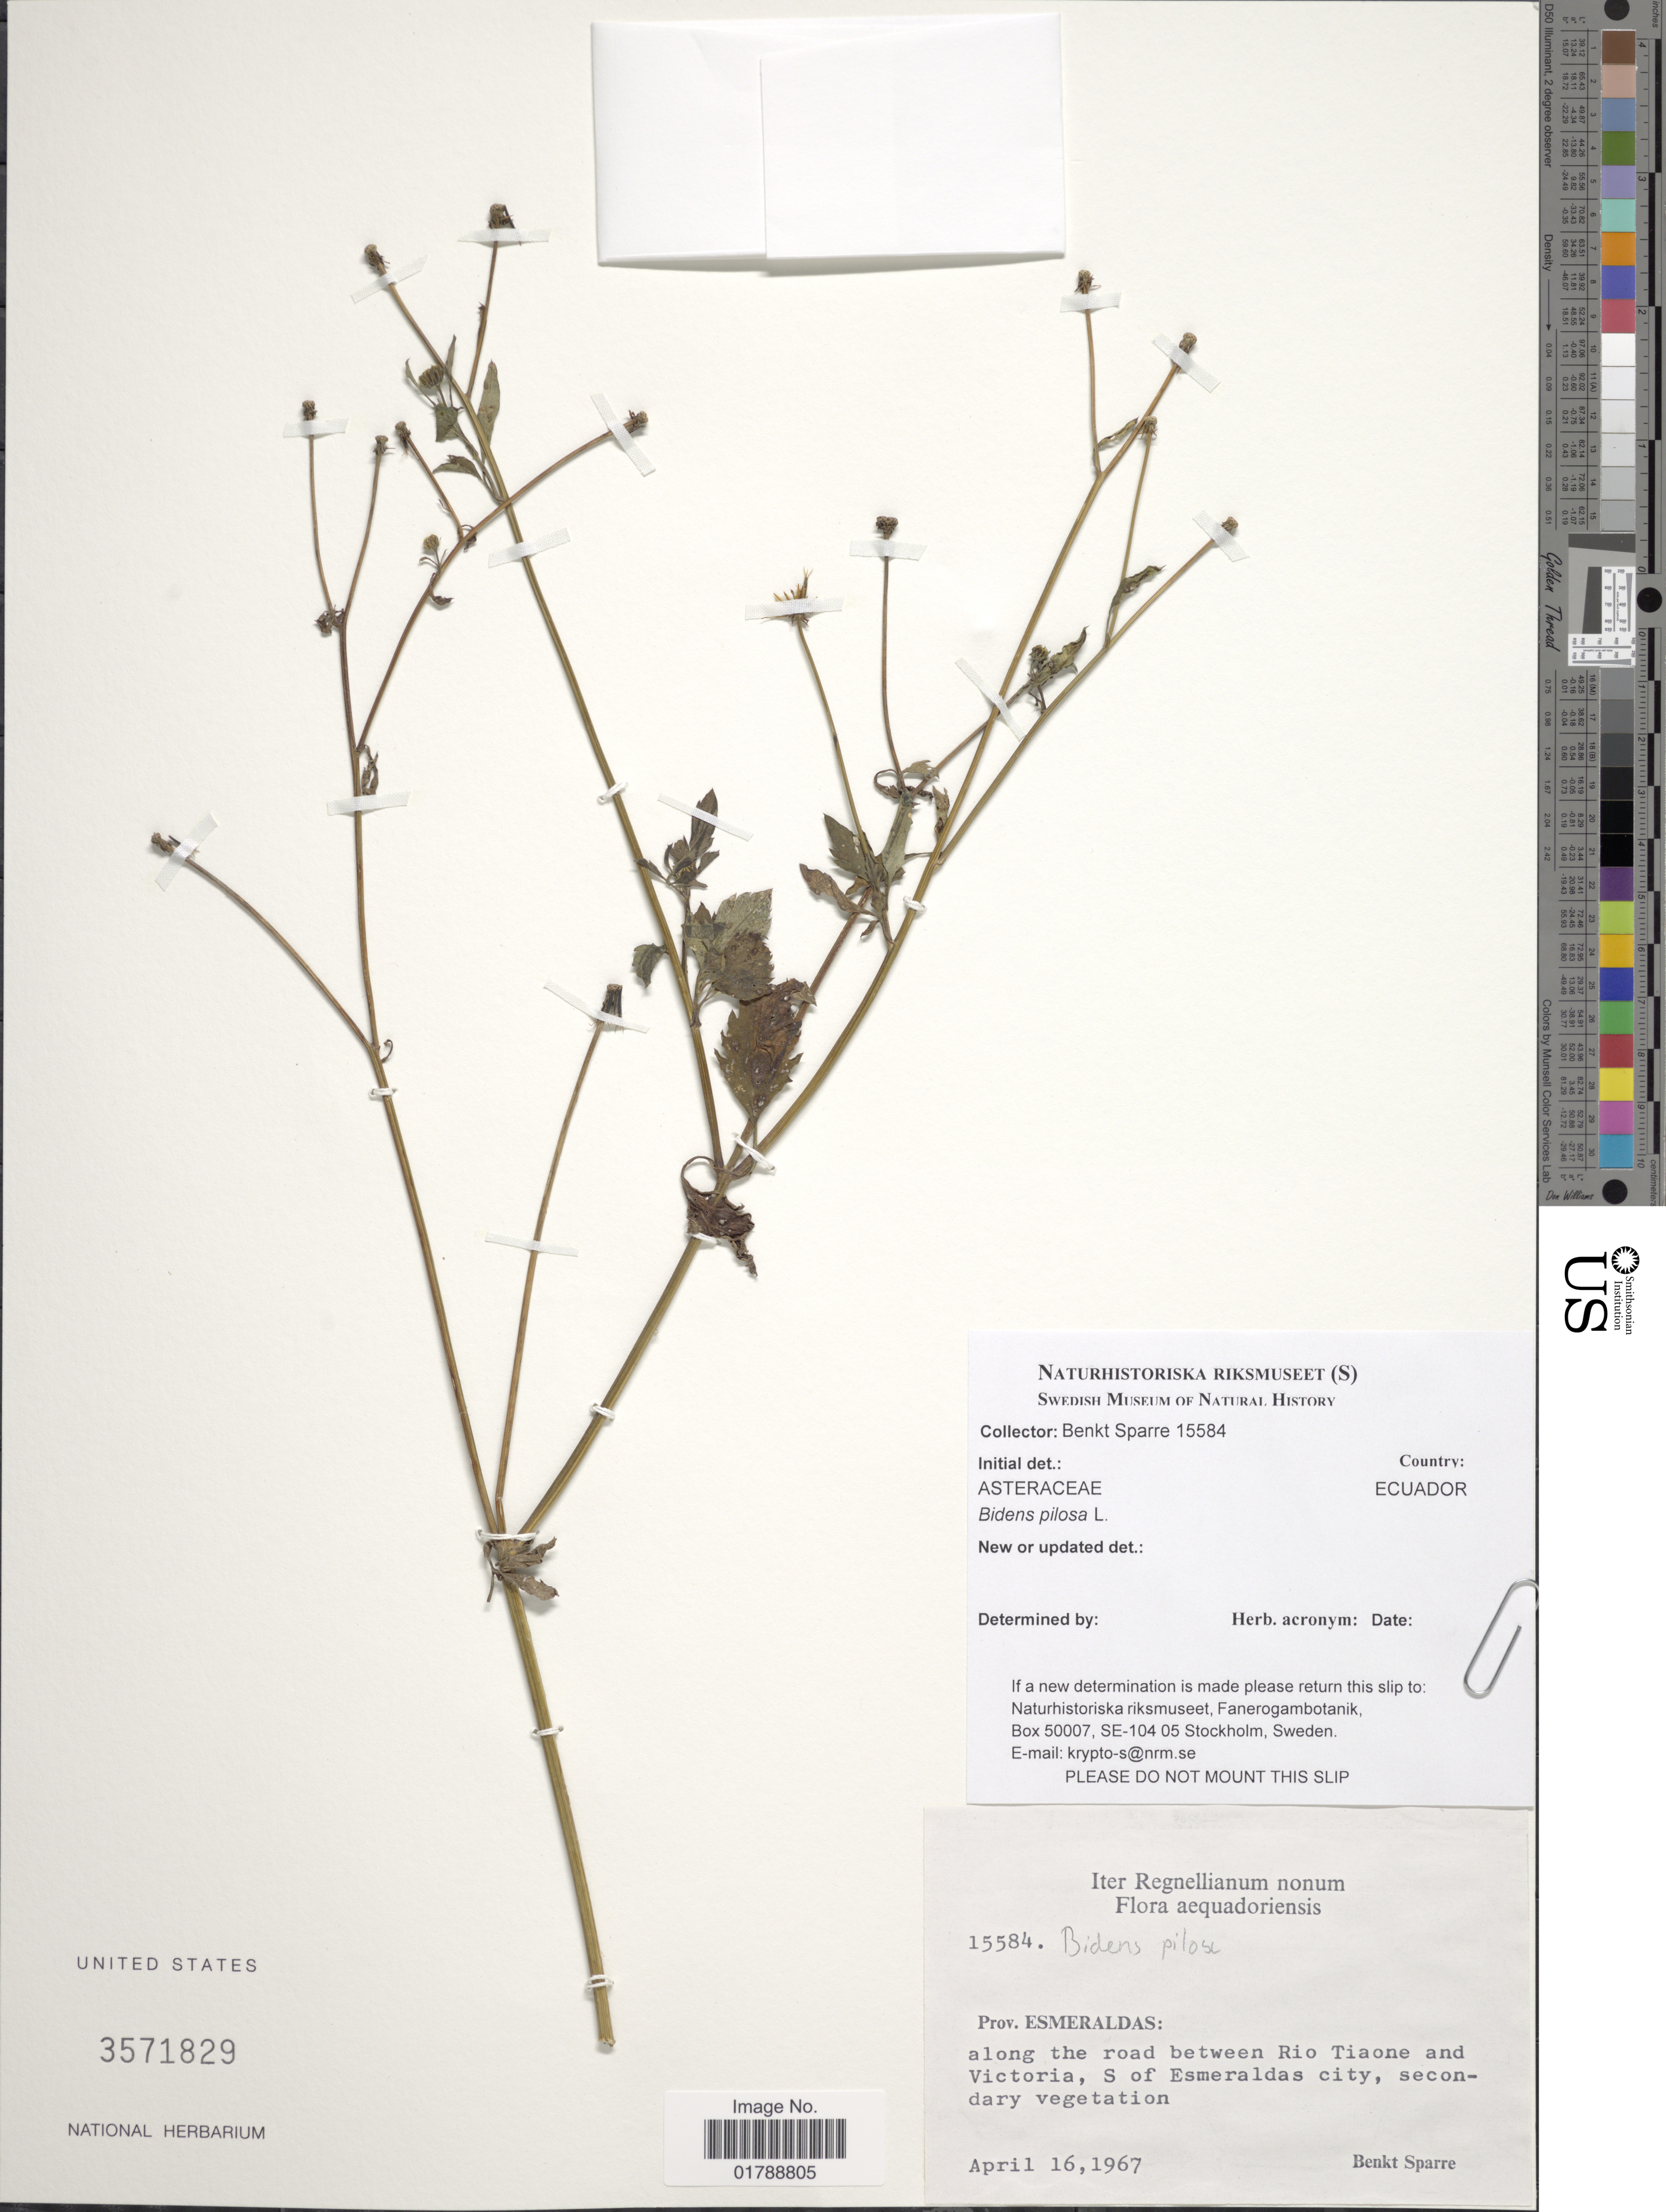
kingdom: Plantae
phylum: Tracheophyta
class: Magnoliopsida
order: Asterales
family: Asteraceae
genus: Bidens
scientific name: Bidens pilosa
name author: L.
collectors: B. Sparre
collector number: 15584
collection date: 1967-04-16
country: Ecuador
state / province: Esmeraldas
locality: Along the road between Rio Tiaone and Victoria, S of Esmeraldas city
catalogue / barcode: US 3571829